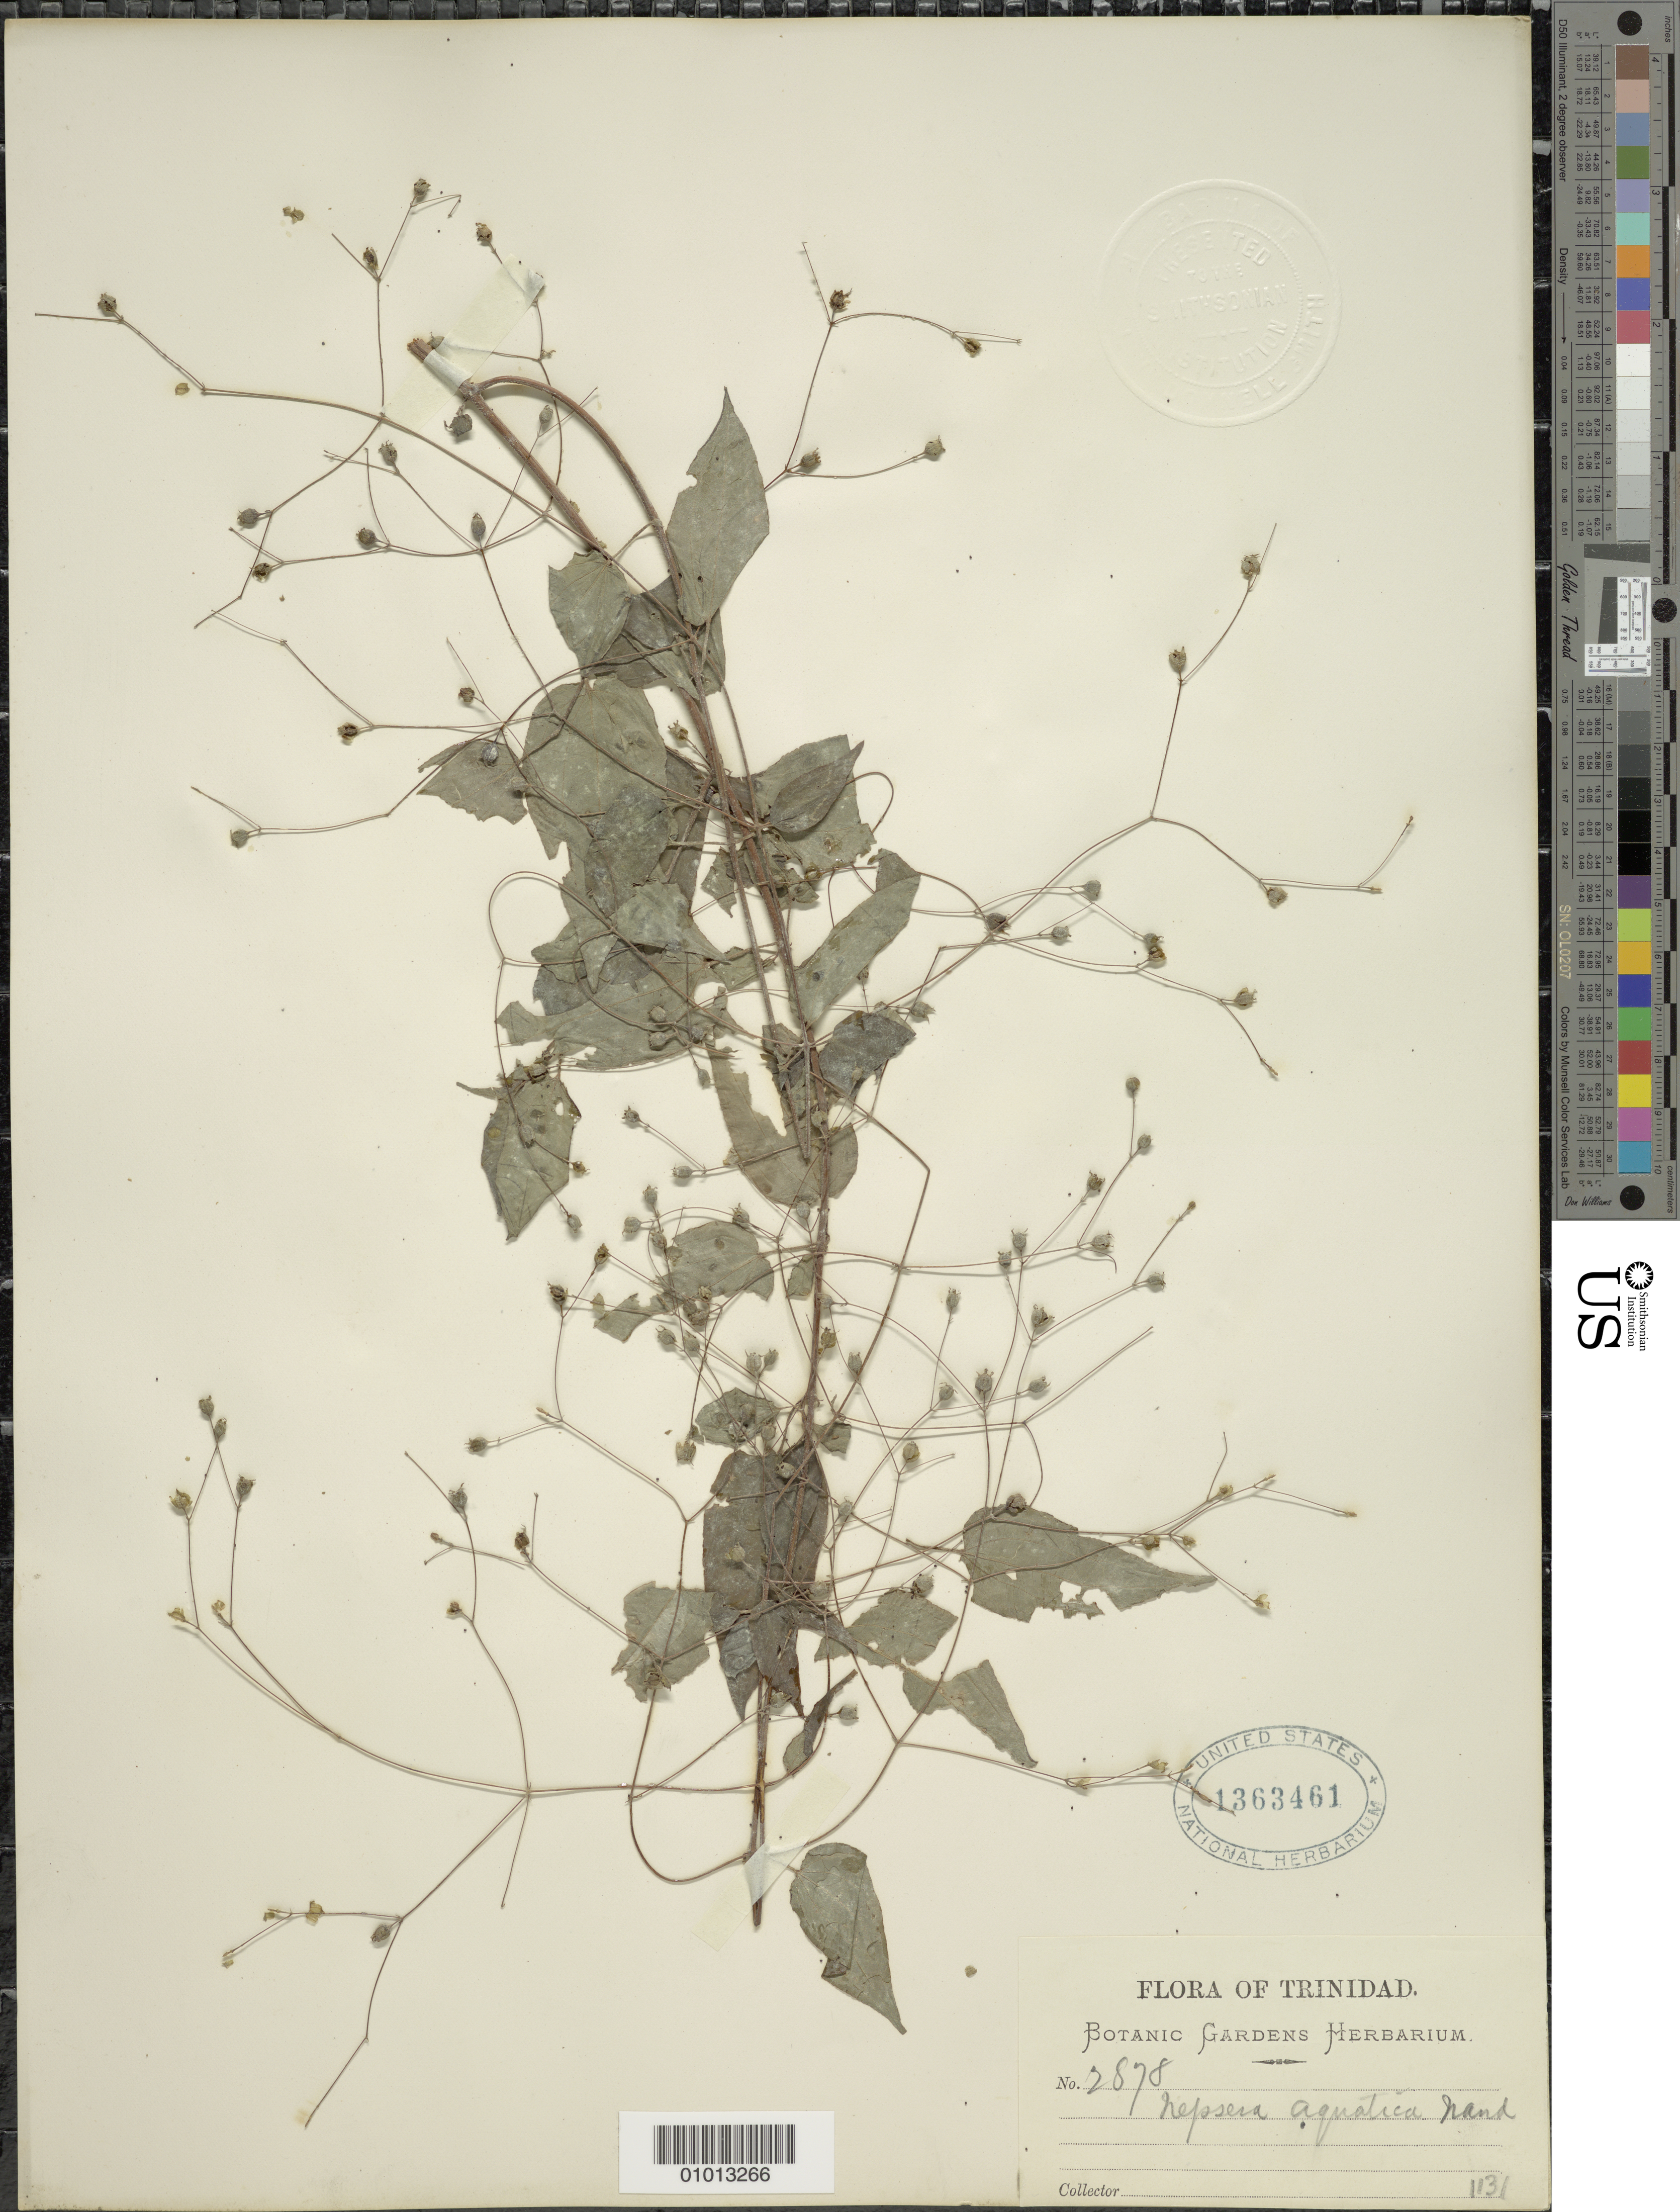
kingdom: Plantae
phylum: Tracheophyta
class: Magnoliopsida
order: Myrtales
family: Melastomataceae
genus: Nepsera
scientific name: Nepsera aquatica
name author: (Aubl.) Naudin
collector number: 2878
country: Trinidad and Tobago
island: Trinidad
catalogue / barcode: US 1363461